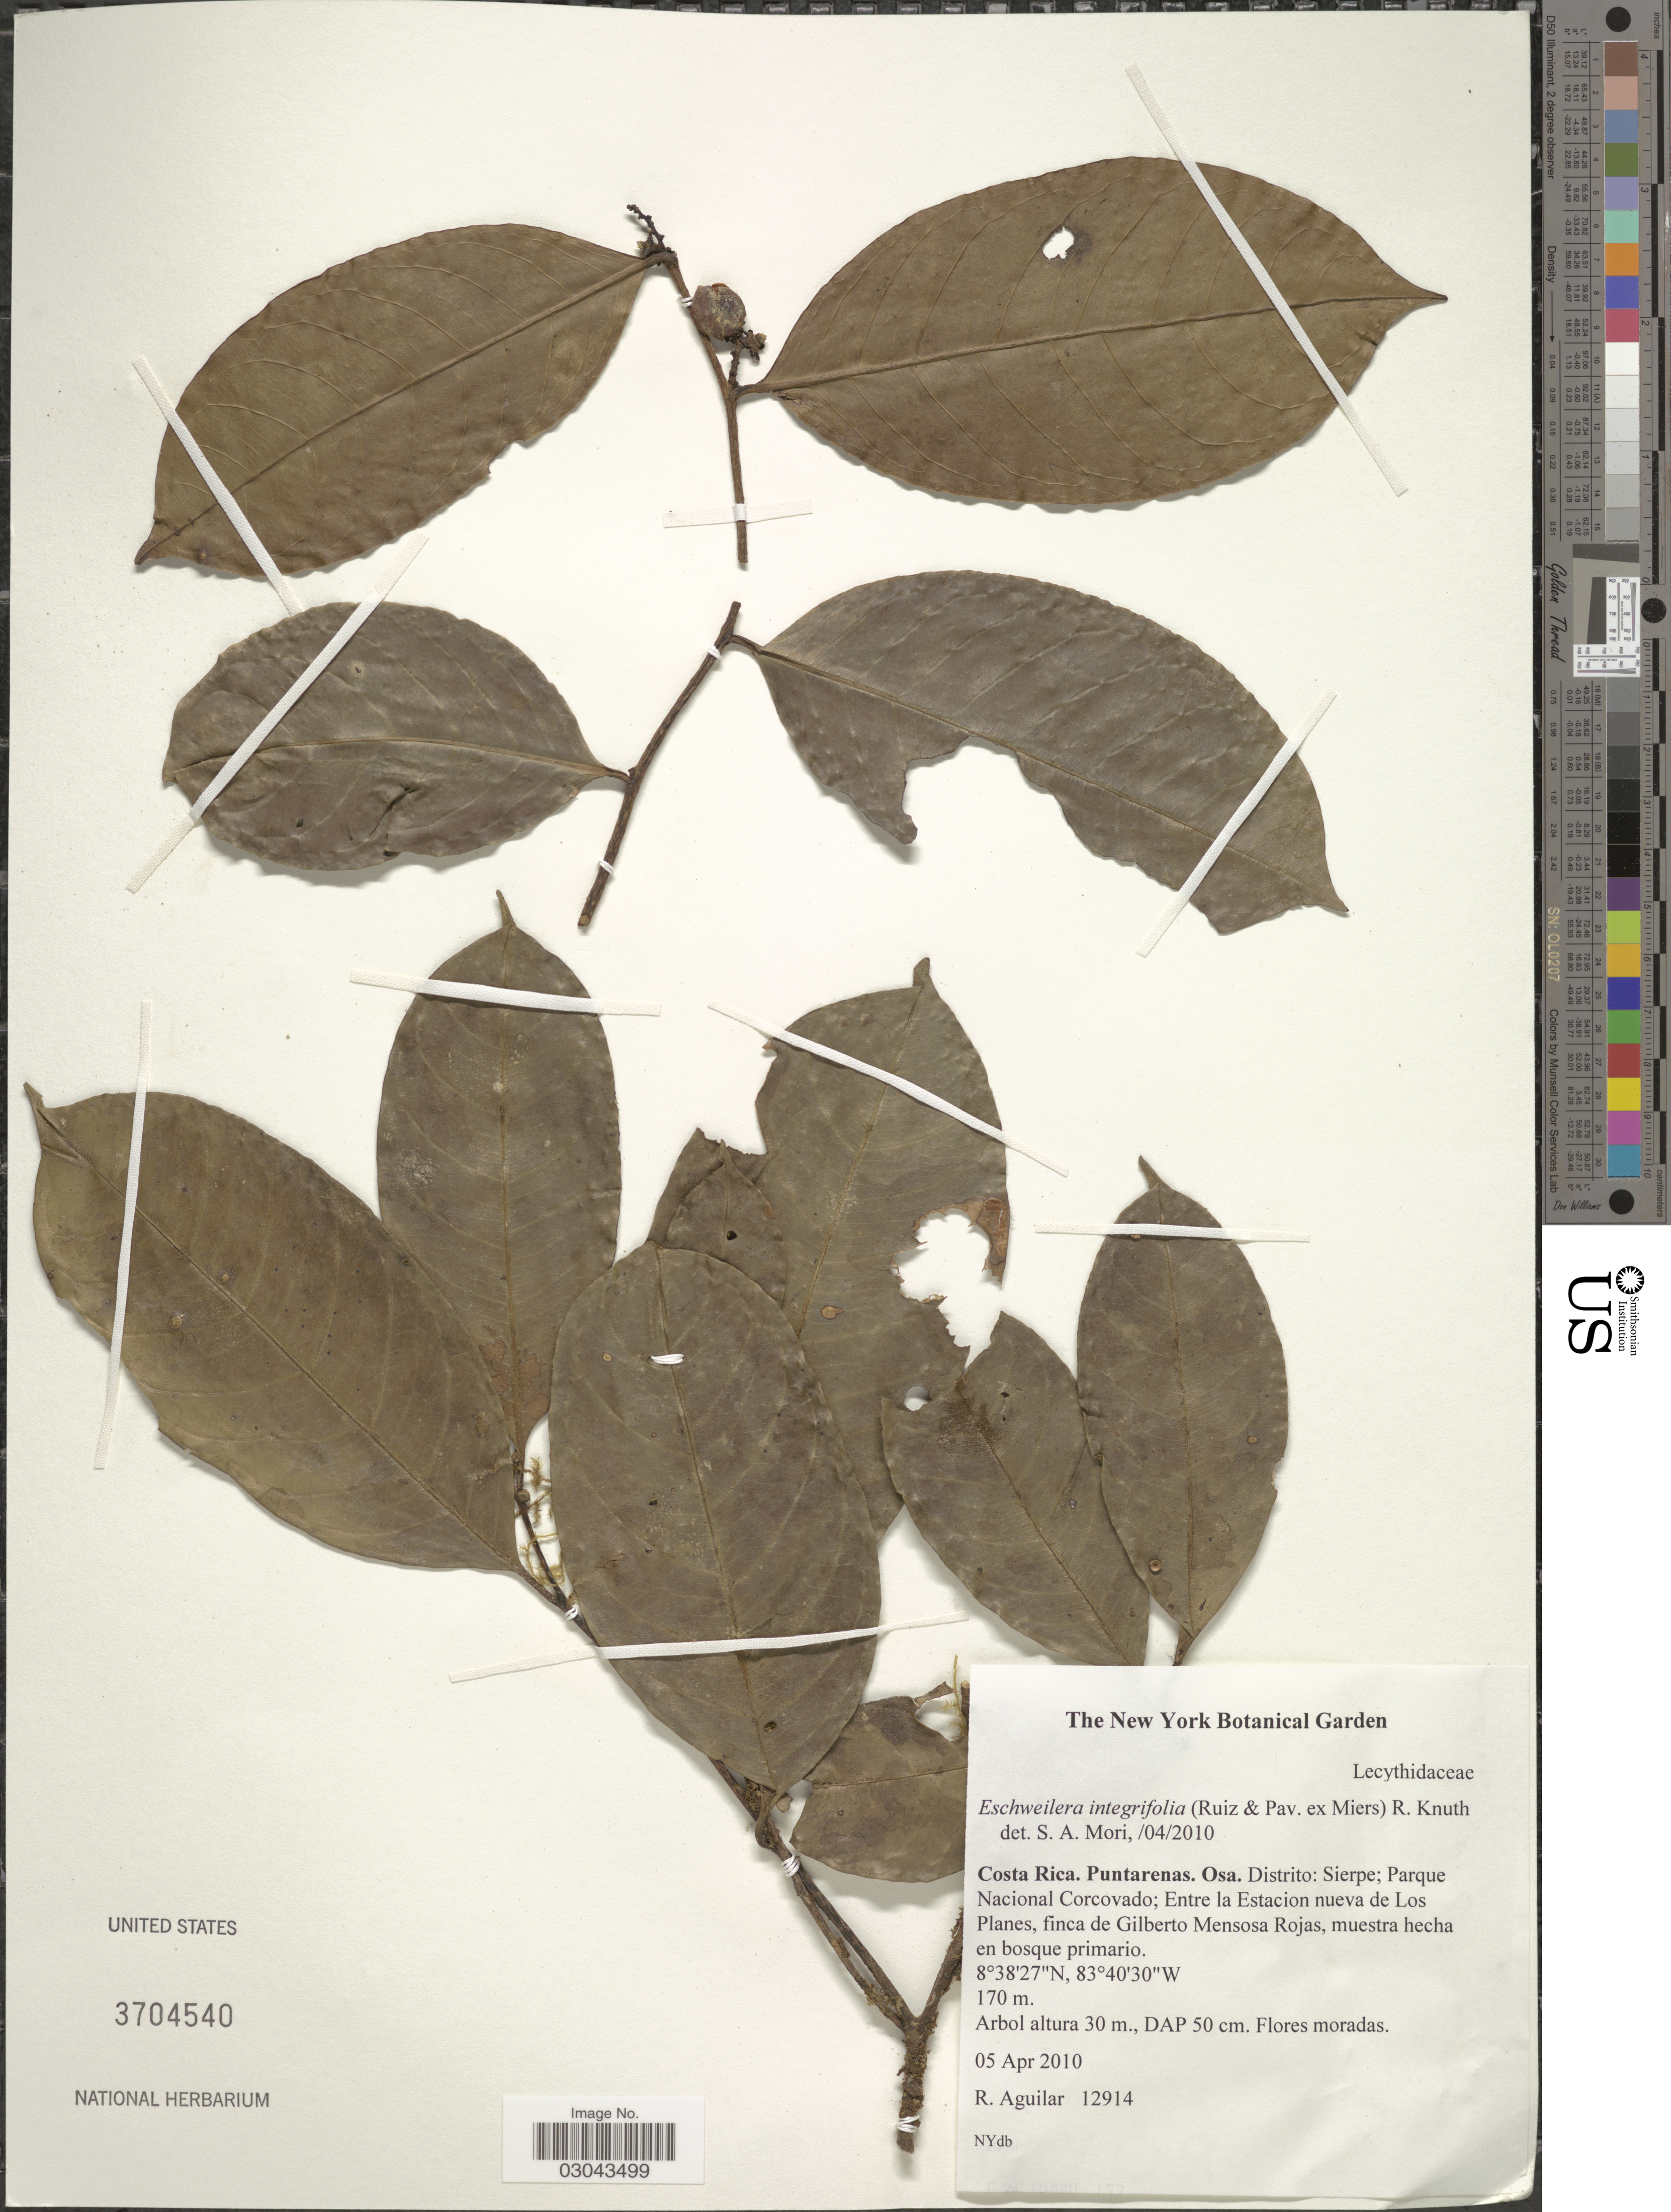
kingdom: Plantae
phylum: Tracheophyta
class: Magnoliopsida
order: Ericales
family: Lecythidaceae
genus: Eschweilera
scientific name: Eschweilera integrifolia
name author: (Ruiz & Pav. ex Miers) R. Knuth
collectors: R. Aguilar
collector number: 12914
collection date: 2010-04-05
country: Costa Rica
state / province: Puntarenas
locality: Osa. Distrito: Sierpe; Parque Nacional Corcovado; Entre la Estacion nueva de Los Planes, finca de Gilberto Mensosa Rojas, muestra hecha en bosque primario.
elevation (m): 170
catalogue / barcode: US 3704540